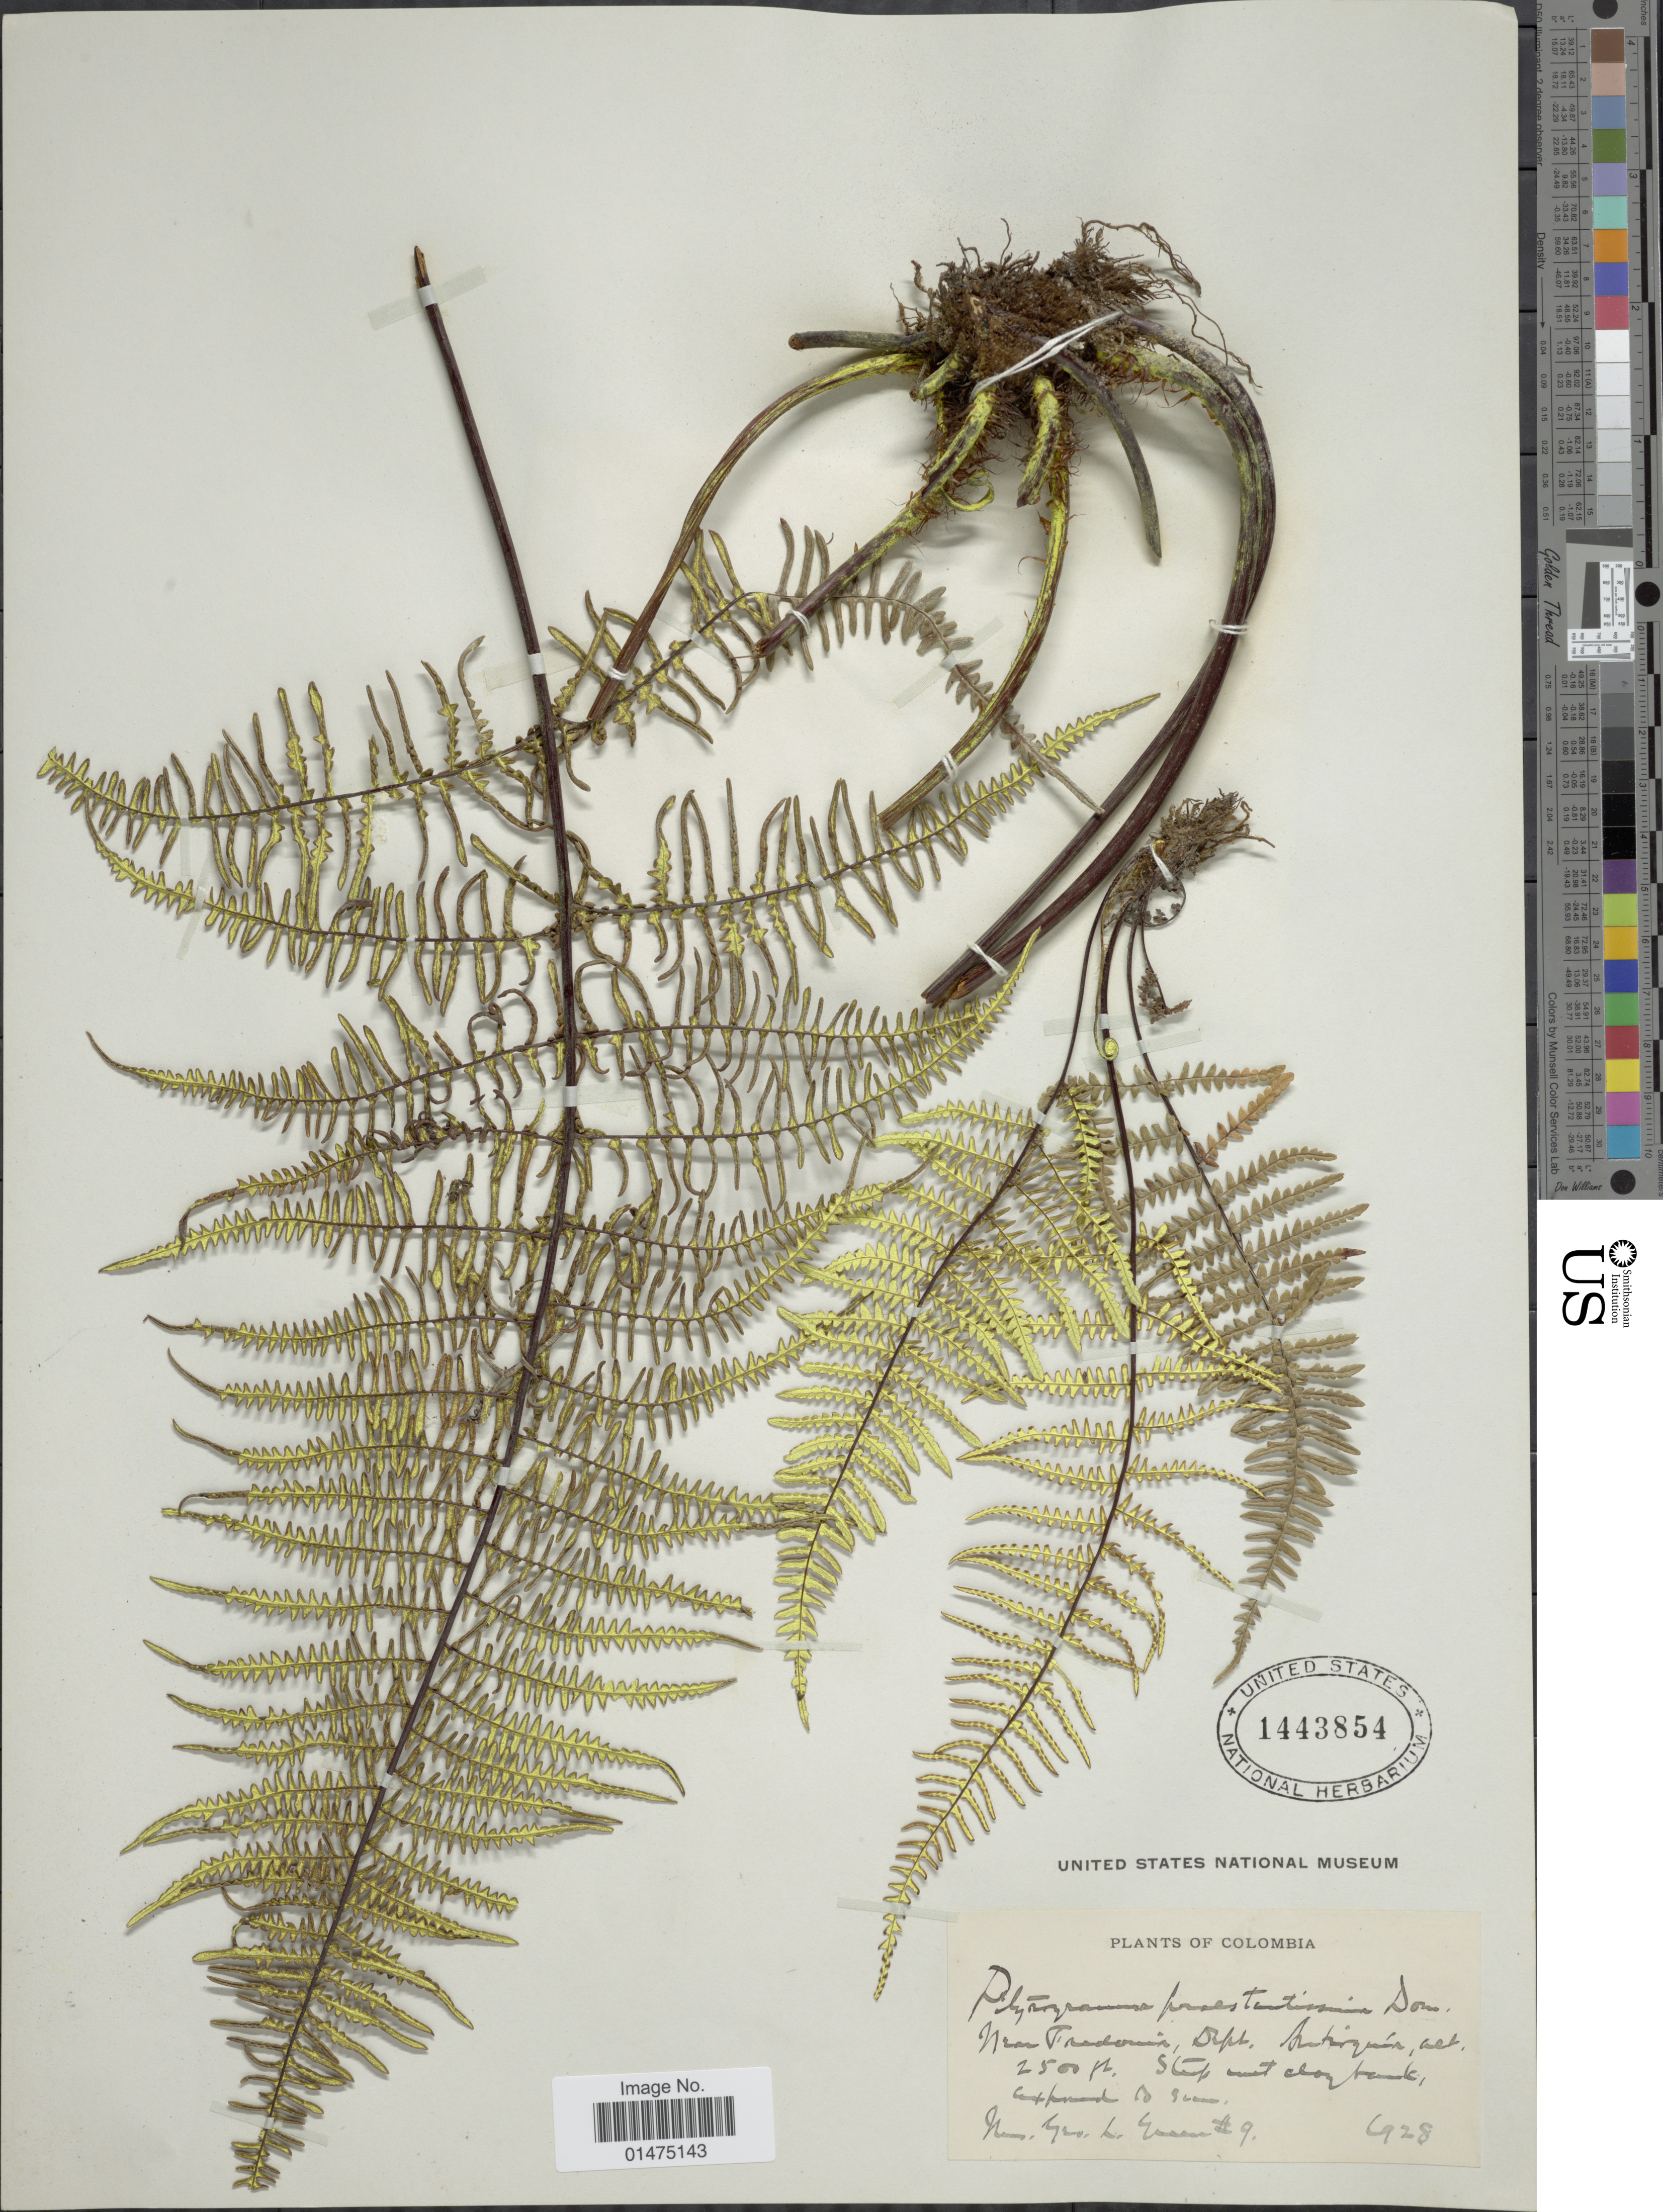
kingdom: Plantae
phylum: Tracheophyta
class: Polypodiopsida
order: Polypodiales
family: Pteridaceae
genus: Pityrogramma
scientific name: Pityrogramma tartarea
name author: (Cav.) Maxon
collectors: G. Green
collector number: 9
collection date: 1928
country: Colombia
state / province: Antioquia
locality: Near Fredonia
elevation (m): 762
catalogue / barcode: US 1443854